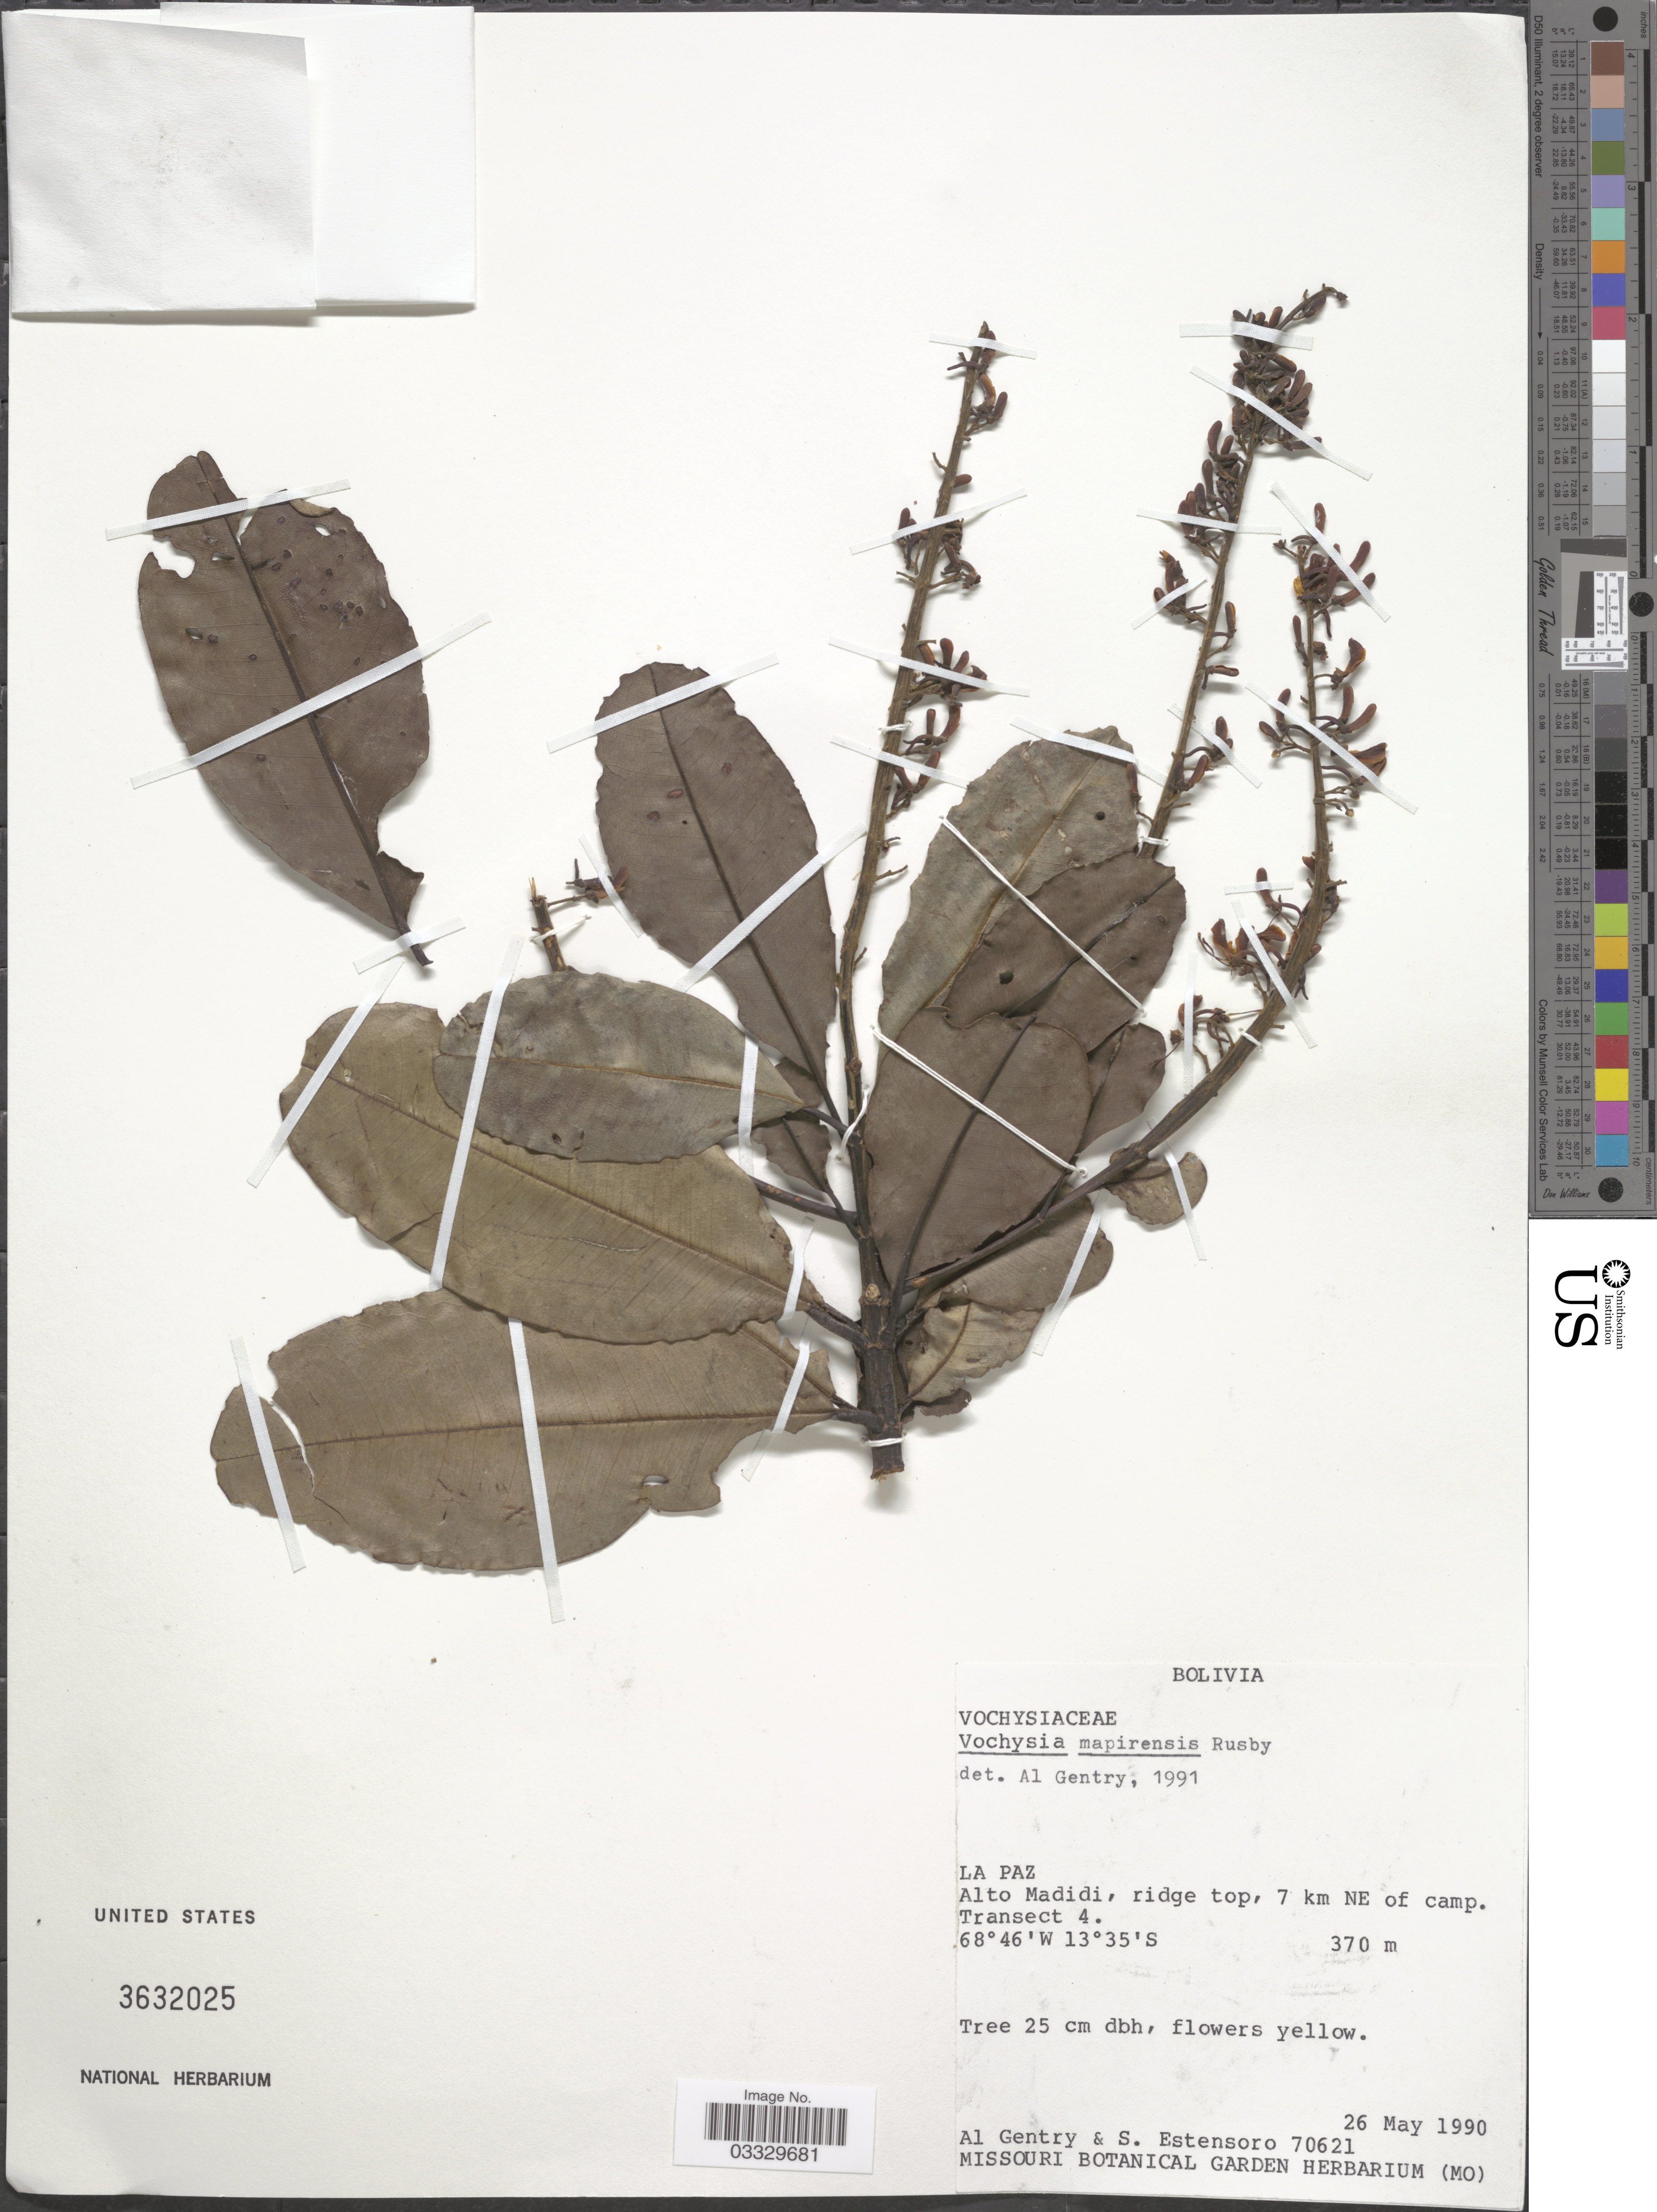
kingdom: Plantae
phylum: Tracheophyta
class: Magnoliopsida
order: Myrtales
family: Vochysiaceae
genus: Vochysia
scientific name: Vochysia mapirensis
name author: Rusby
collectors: A. H. Gentry & S. Estensoro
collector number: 70621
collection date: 1990-05-26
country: Bolivia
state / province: La Paz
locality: Alto Madidi, ridge top, 7 km NE of camp. Transect 4.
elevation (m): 370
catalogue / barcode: US 3632025